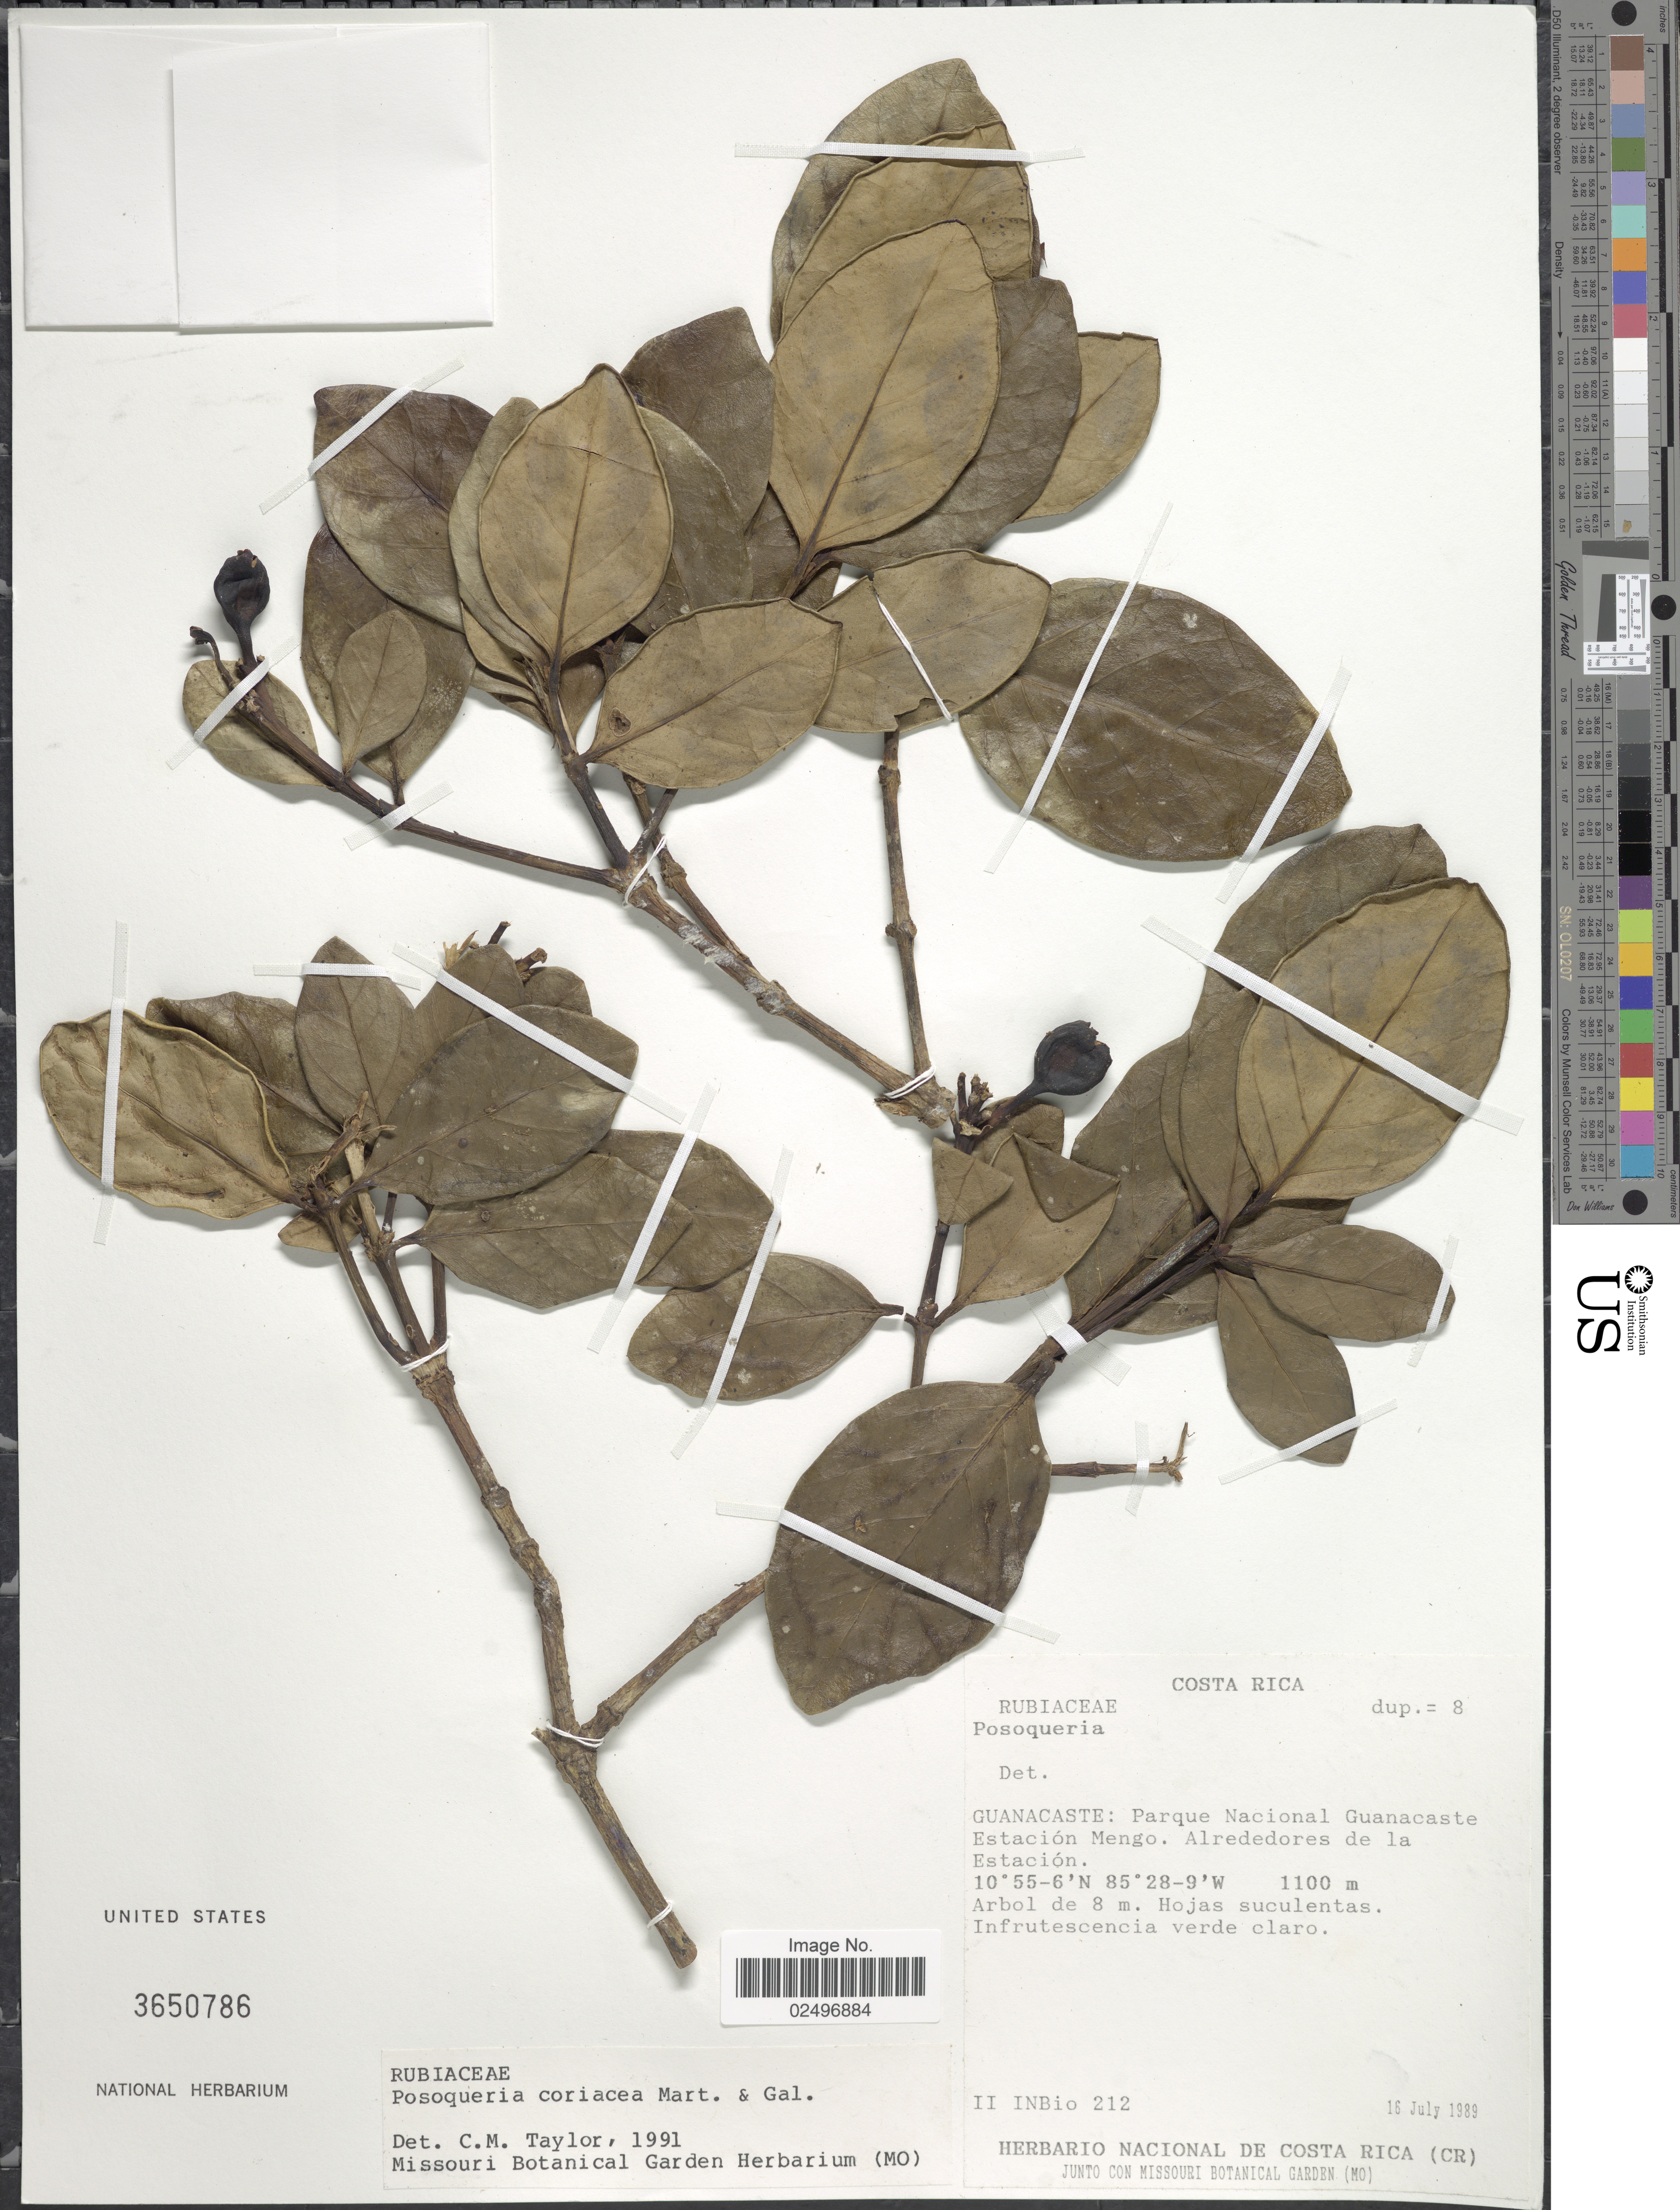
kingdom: Plantae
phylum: Tracheophyta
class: Magnoliopsida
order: Gentianales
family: Rubiaceae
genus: Posoqueria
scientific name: Posoqueria coriacea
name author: M. Martens & Galeotti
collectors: Museo Nacional de Costa Rica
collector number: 212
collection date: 1989-07-16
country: Costa Rica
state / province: Guanacaste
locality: Parque Nacional Guanacaste Estación mengo. Alrededores de la Estación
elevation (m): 1100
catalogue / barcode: US 3650786